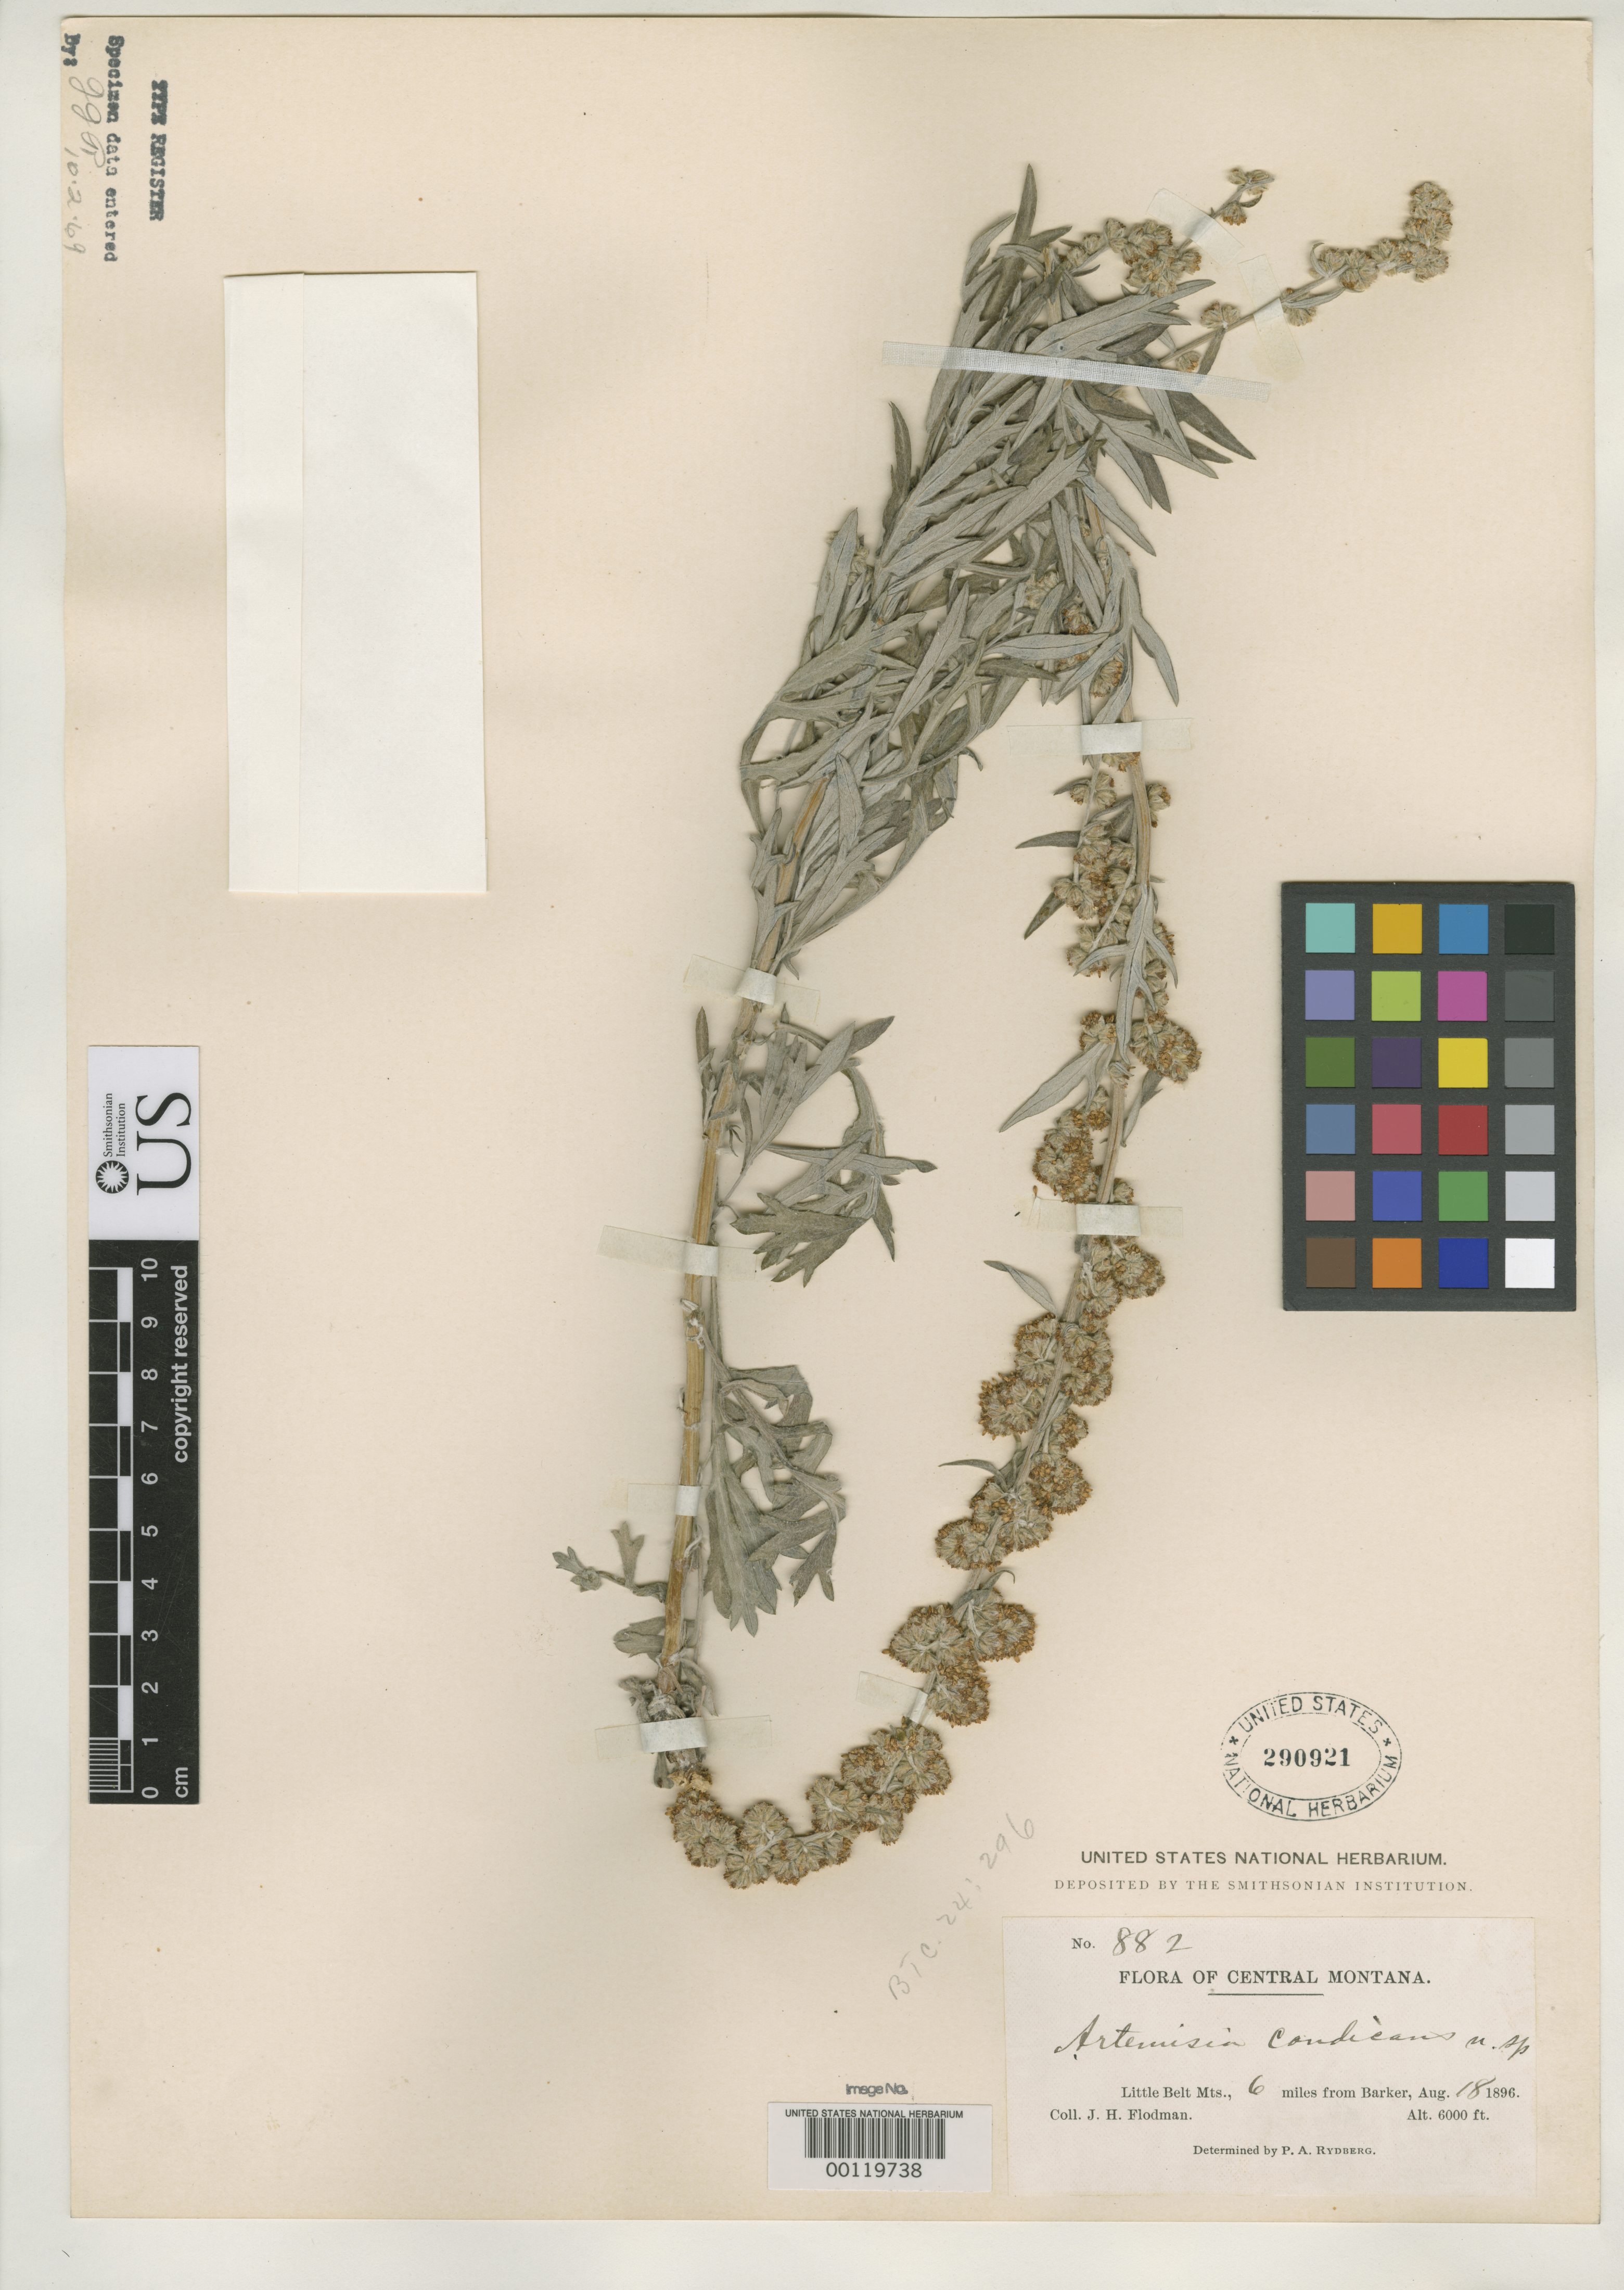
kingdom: Plantae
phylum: Tracheophyta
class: Magnoliopsida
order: Asterales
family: Asteraceae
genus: Artemisia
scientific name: Artemisia candicans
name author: Rydb.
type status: Isotype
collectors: J. Flodman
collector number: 882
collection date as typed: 18 Aug 1896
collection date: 1896-08-18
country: United States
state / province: Montana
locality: Barker, Little Belt Mountains.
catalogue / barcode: US 290921